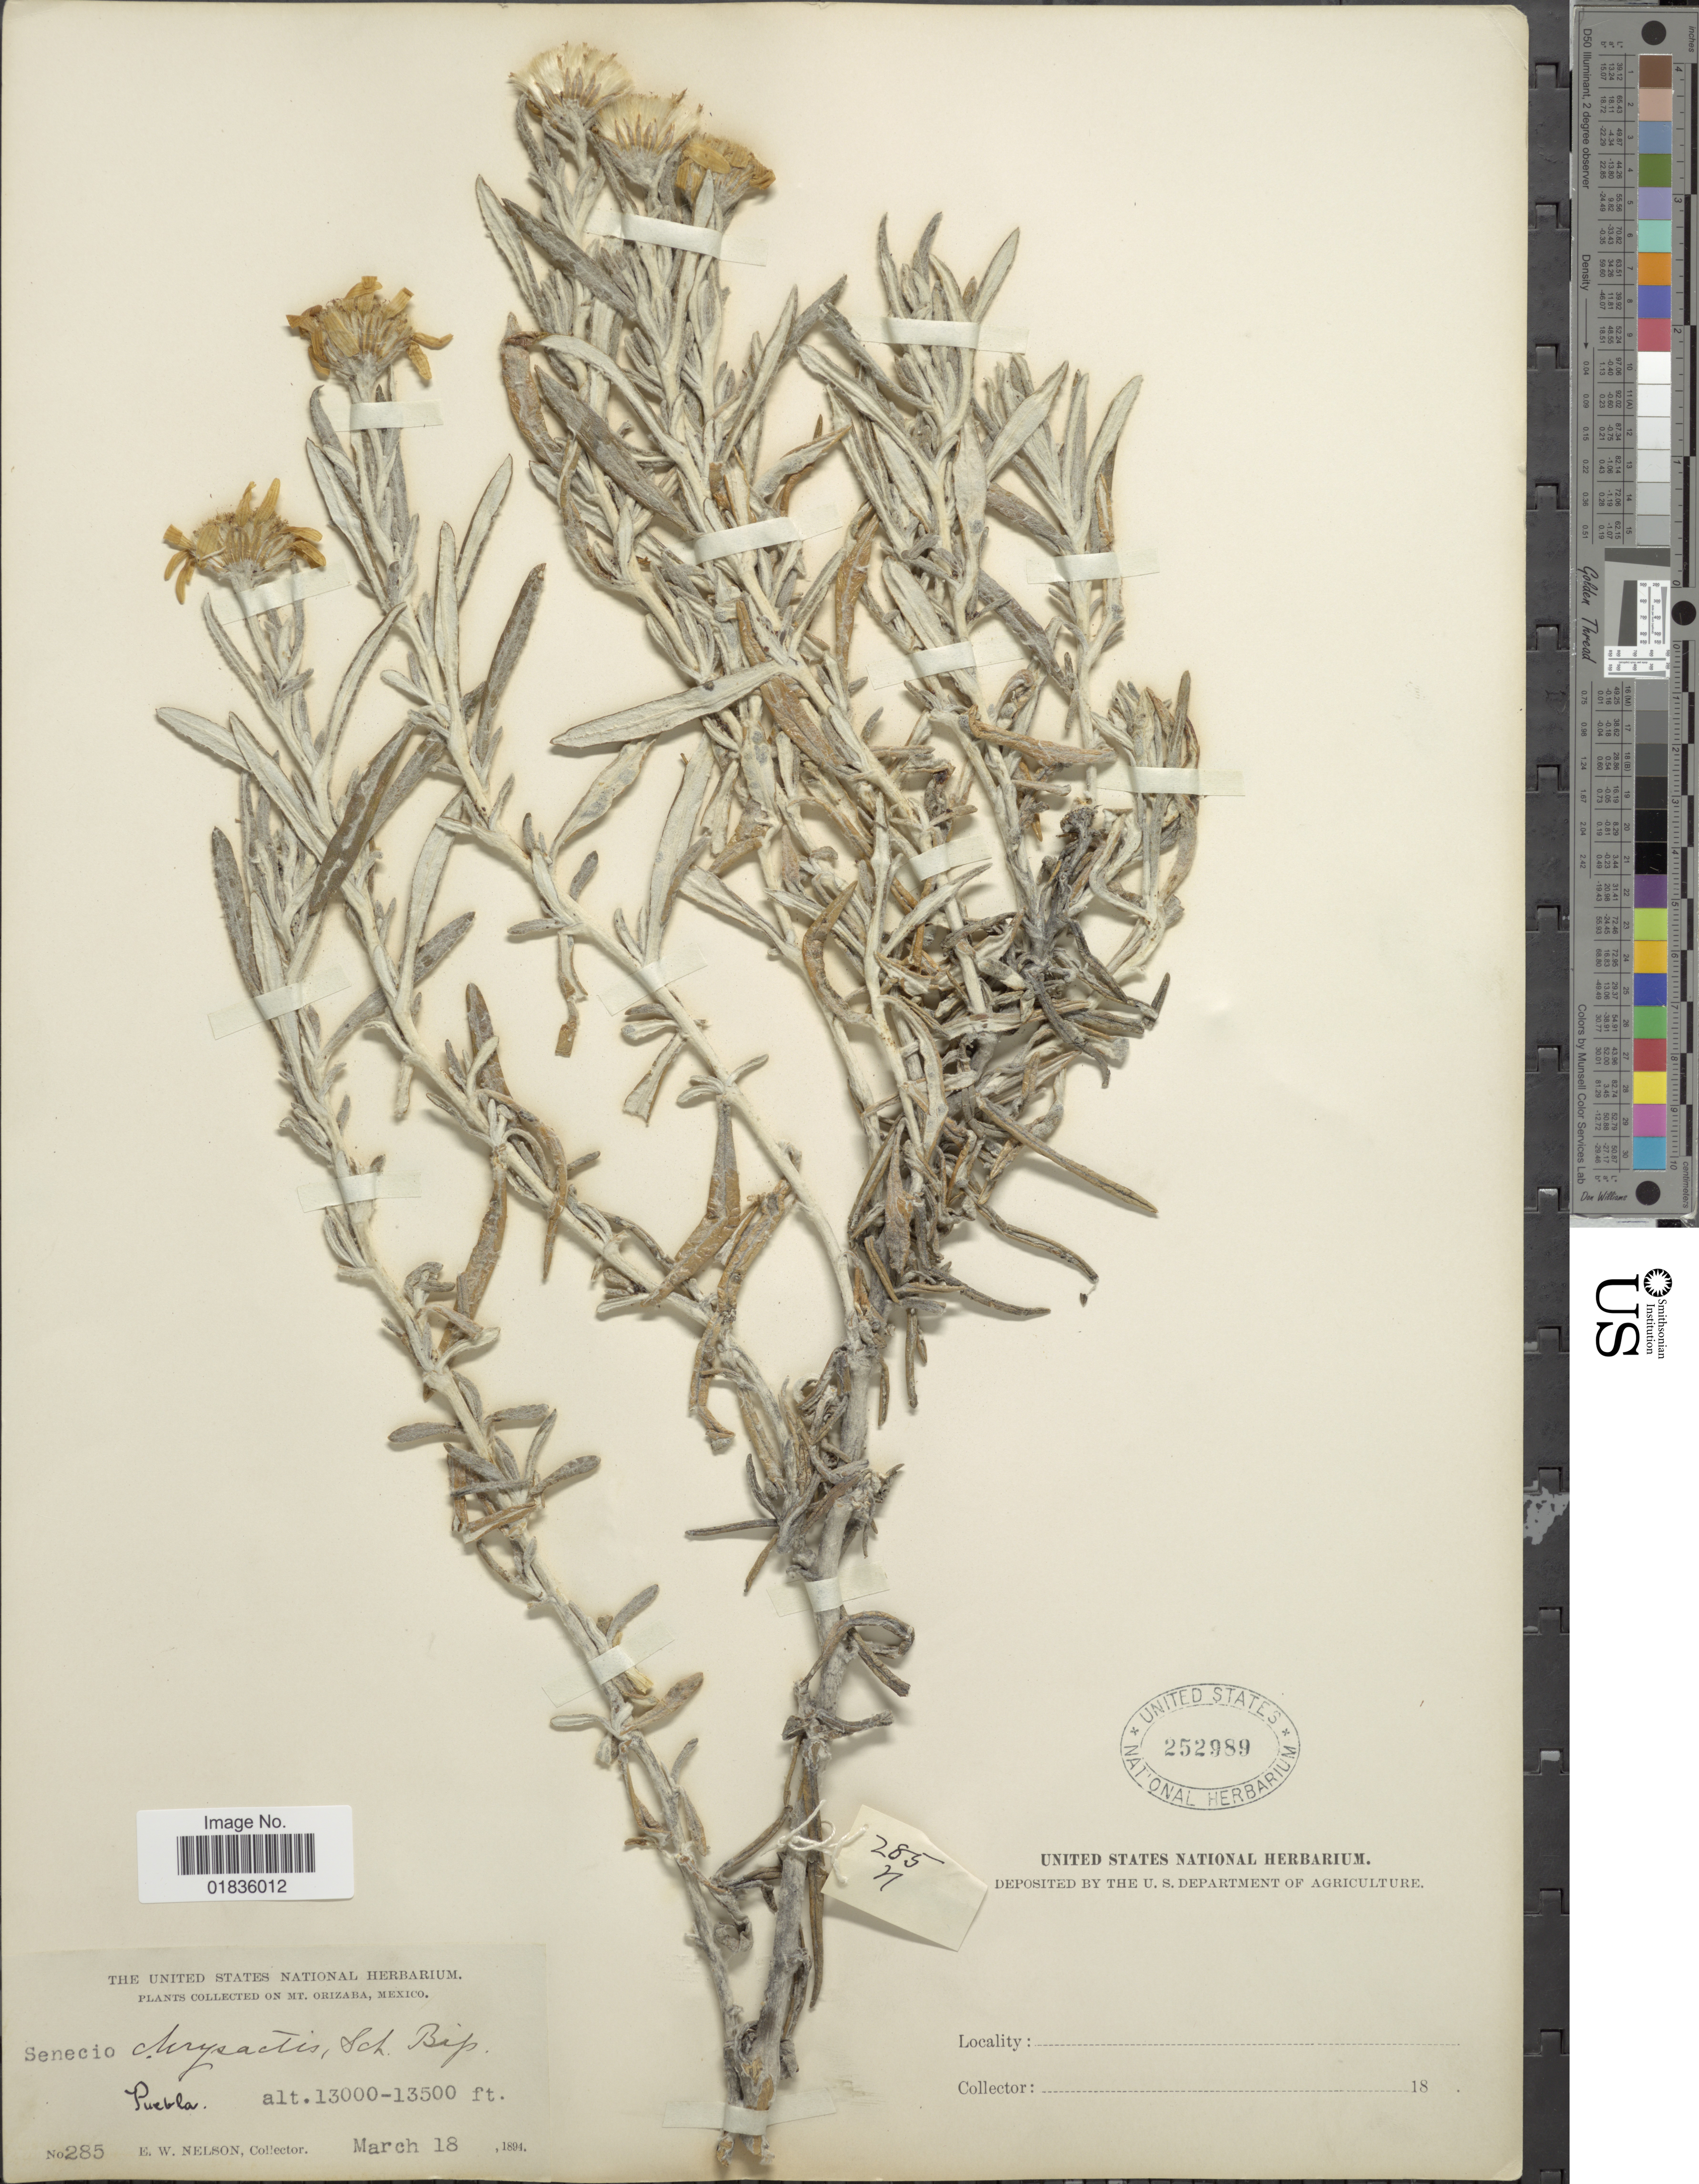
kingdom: Plantae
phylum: Tracheophyta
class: Magnoliopsida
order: Asterales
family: Asteraceae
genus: Senecio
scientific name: Senecio chrysactis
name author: Sch. Bip.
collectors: E. W. Nelson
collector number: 285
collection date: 1894-03-18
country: Mexico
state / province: Puebla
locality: On Mt. Orizaba.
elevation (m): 3962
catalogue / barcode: US 252989